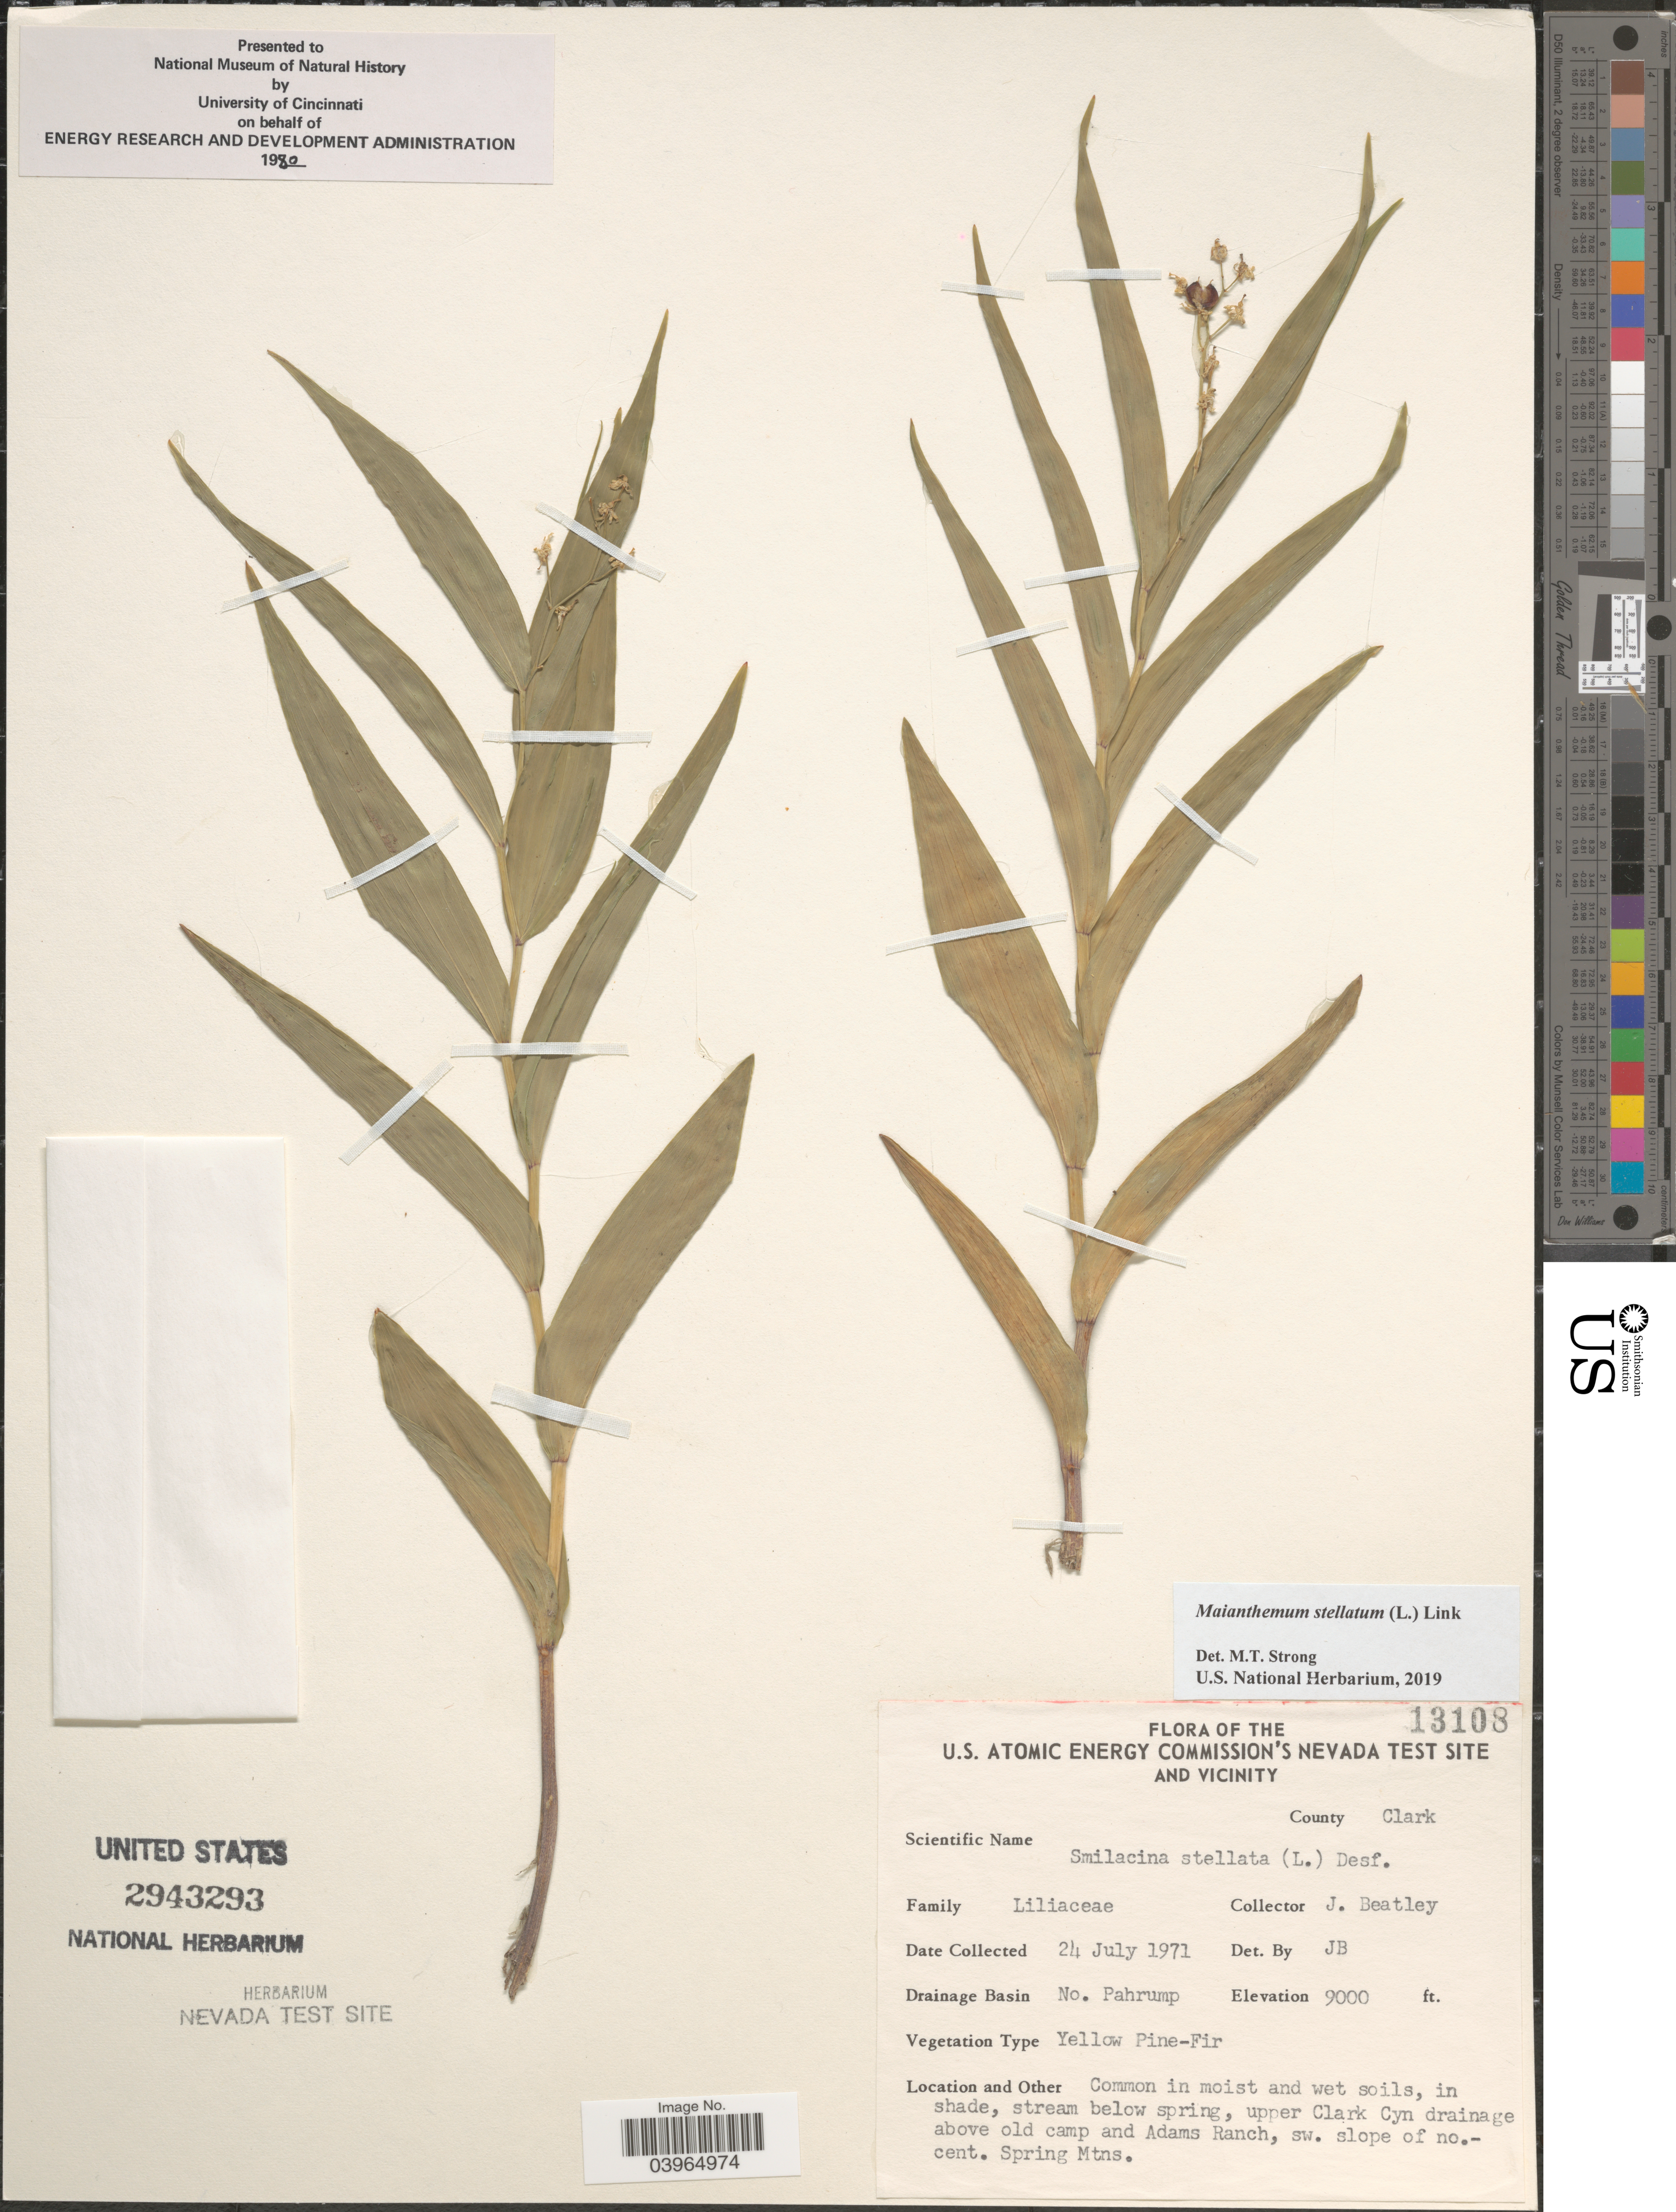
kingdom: Plantae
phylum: Tracheophyta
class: Liliopsida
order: Asparagales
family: Asparagaceae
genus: Maianthemum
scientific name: Maianthemum stellatum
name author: (L.) Link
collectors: J. C. Beatley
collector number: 13108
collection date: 1971-07-24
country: United States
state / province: Nevada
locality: The U.S. Atomic Energy Commission's Nevada Test Site and vicinity. County Clark. Drainage Basin No. Pahrump. Upper Clark Cyn drainage above old camp and Adams Ranch, sw. slope of no.- cent. Spring Mtns.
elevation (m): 2743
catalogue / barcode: US 2943293